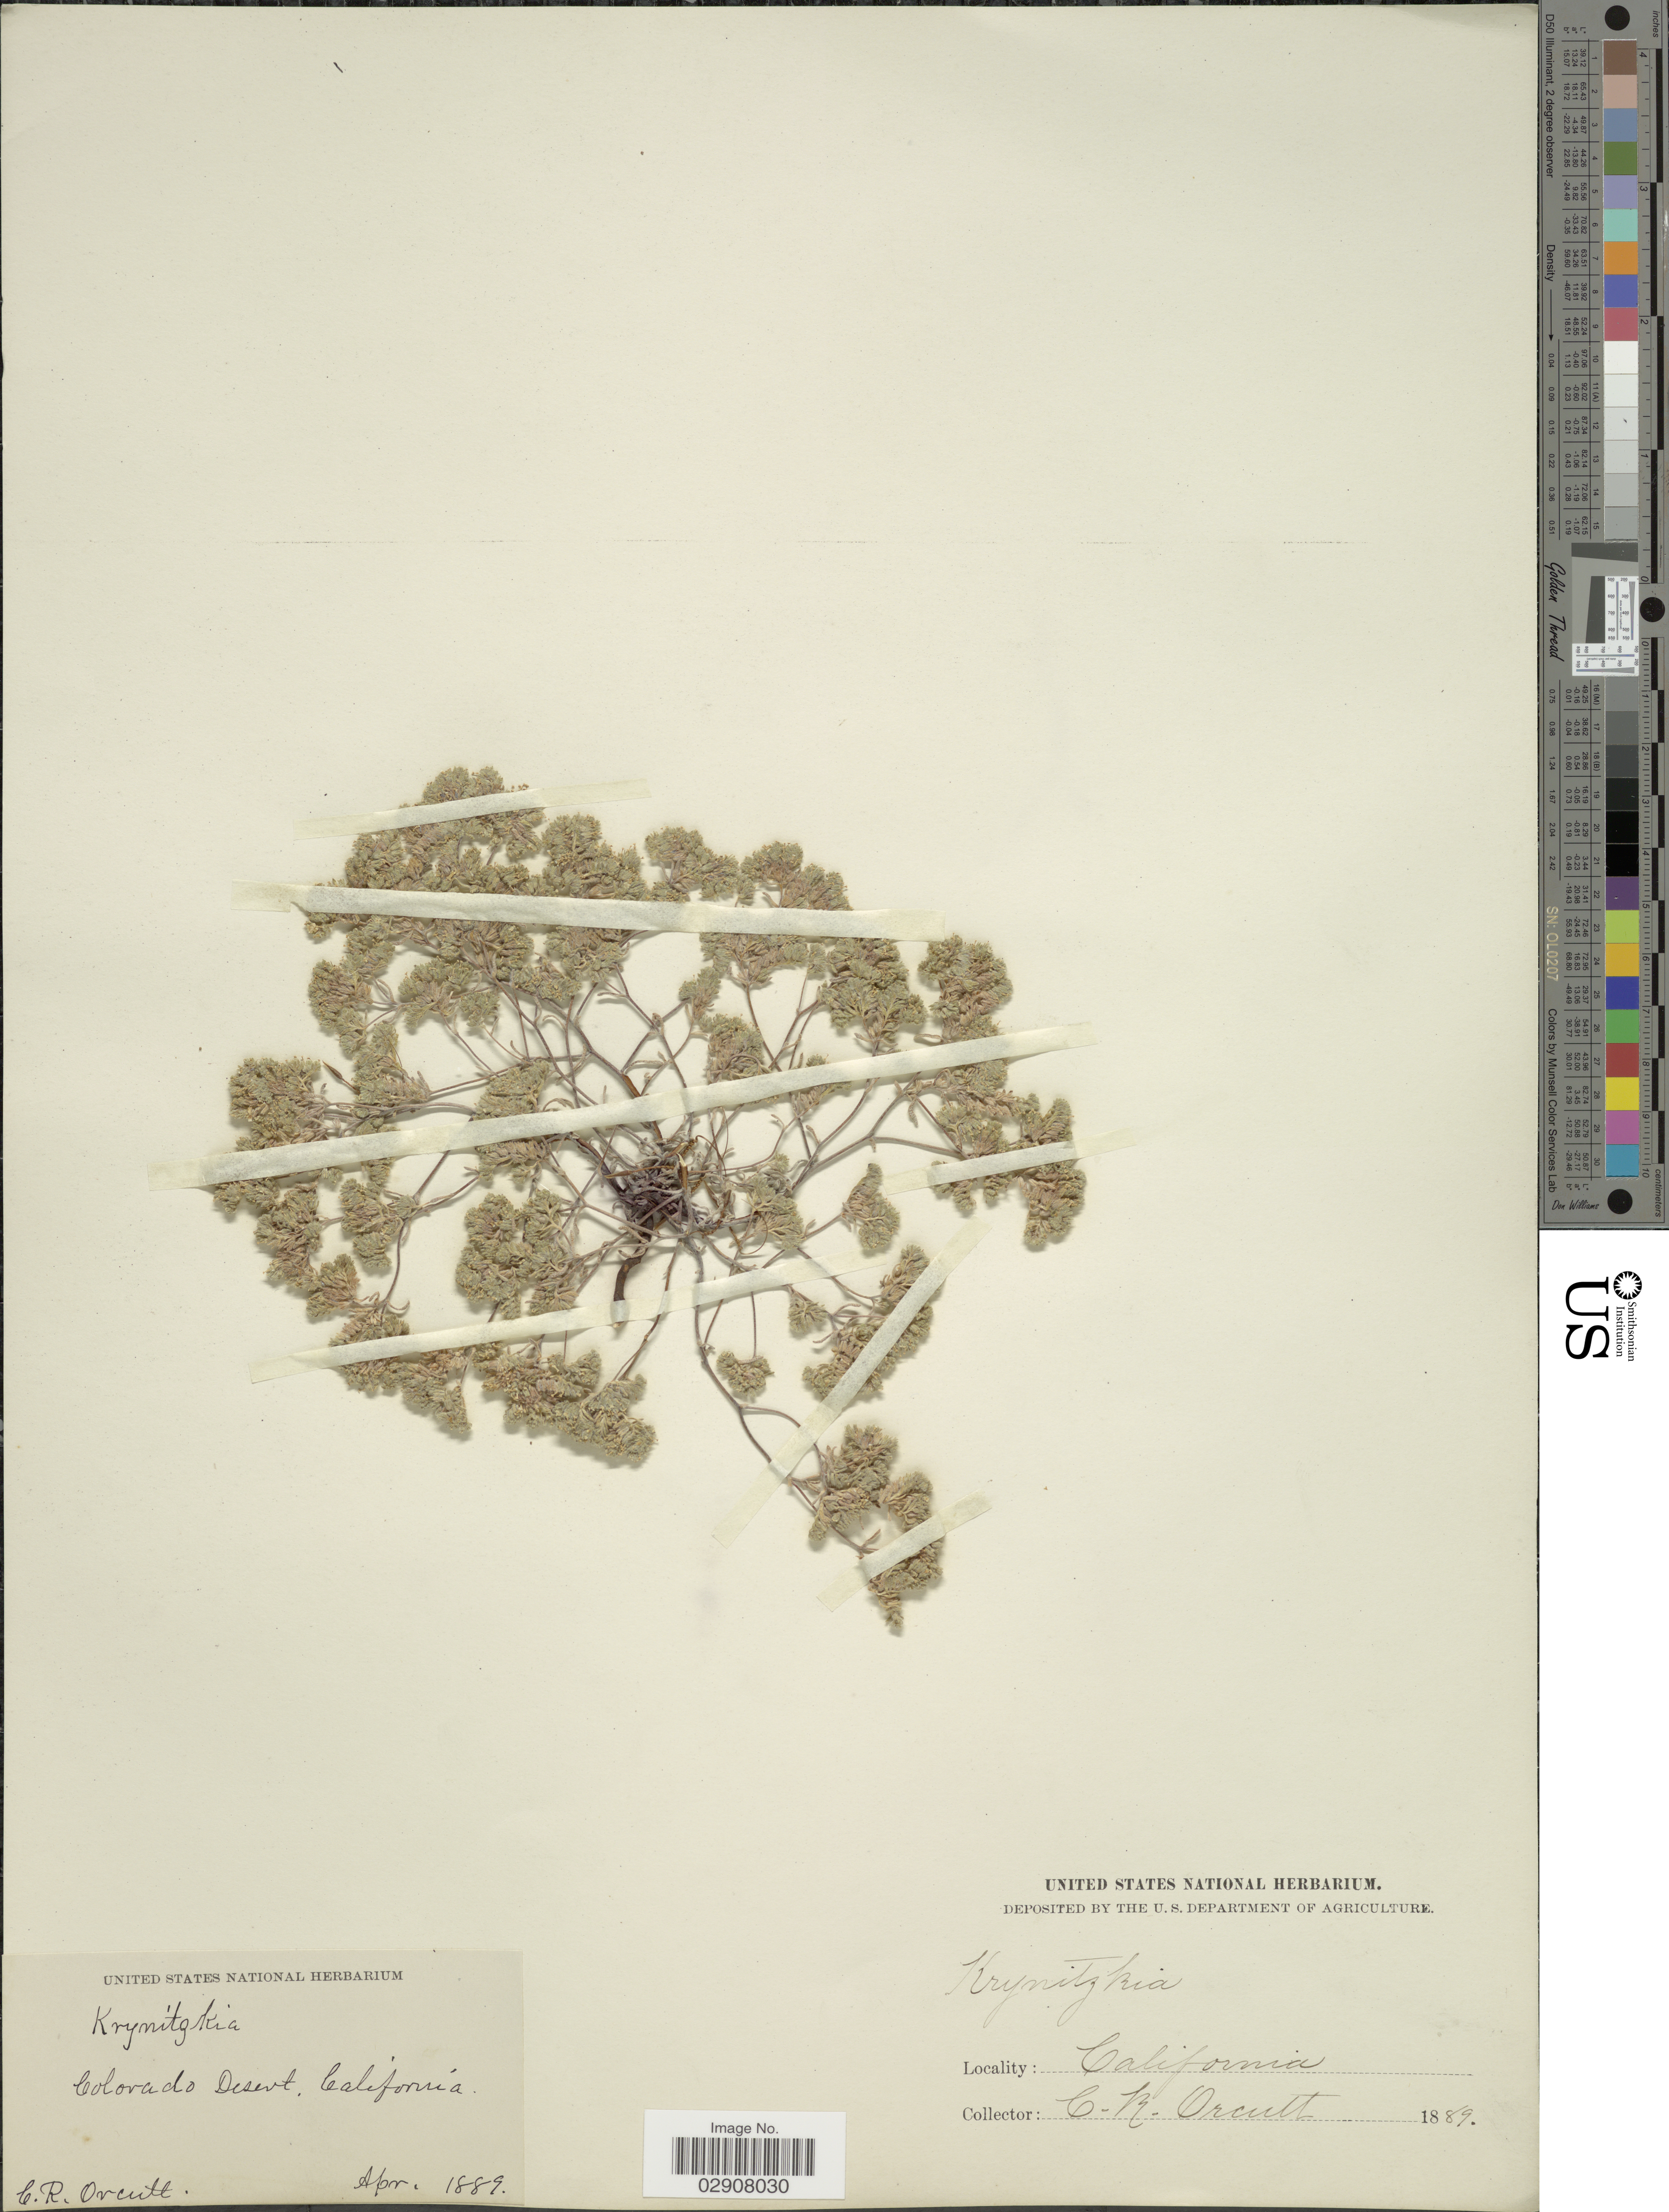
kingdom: Plantae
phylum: Tracheophyta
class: Magnoliopsida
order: Boraginales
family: Boraginaceae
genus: Cryptantha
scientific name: Cryptantha micrantha var. lepida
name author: (A. Gray) I.M. Johnst.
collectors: C. R. Orcutt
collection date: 1889-04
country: United States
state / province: California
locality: Colorado Desert.